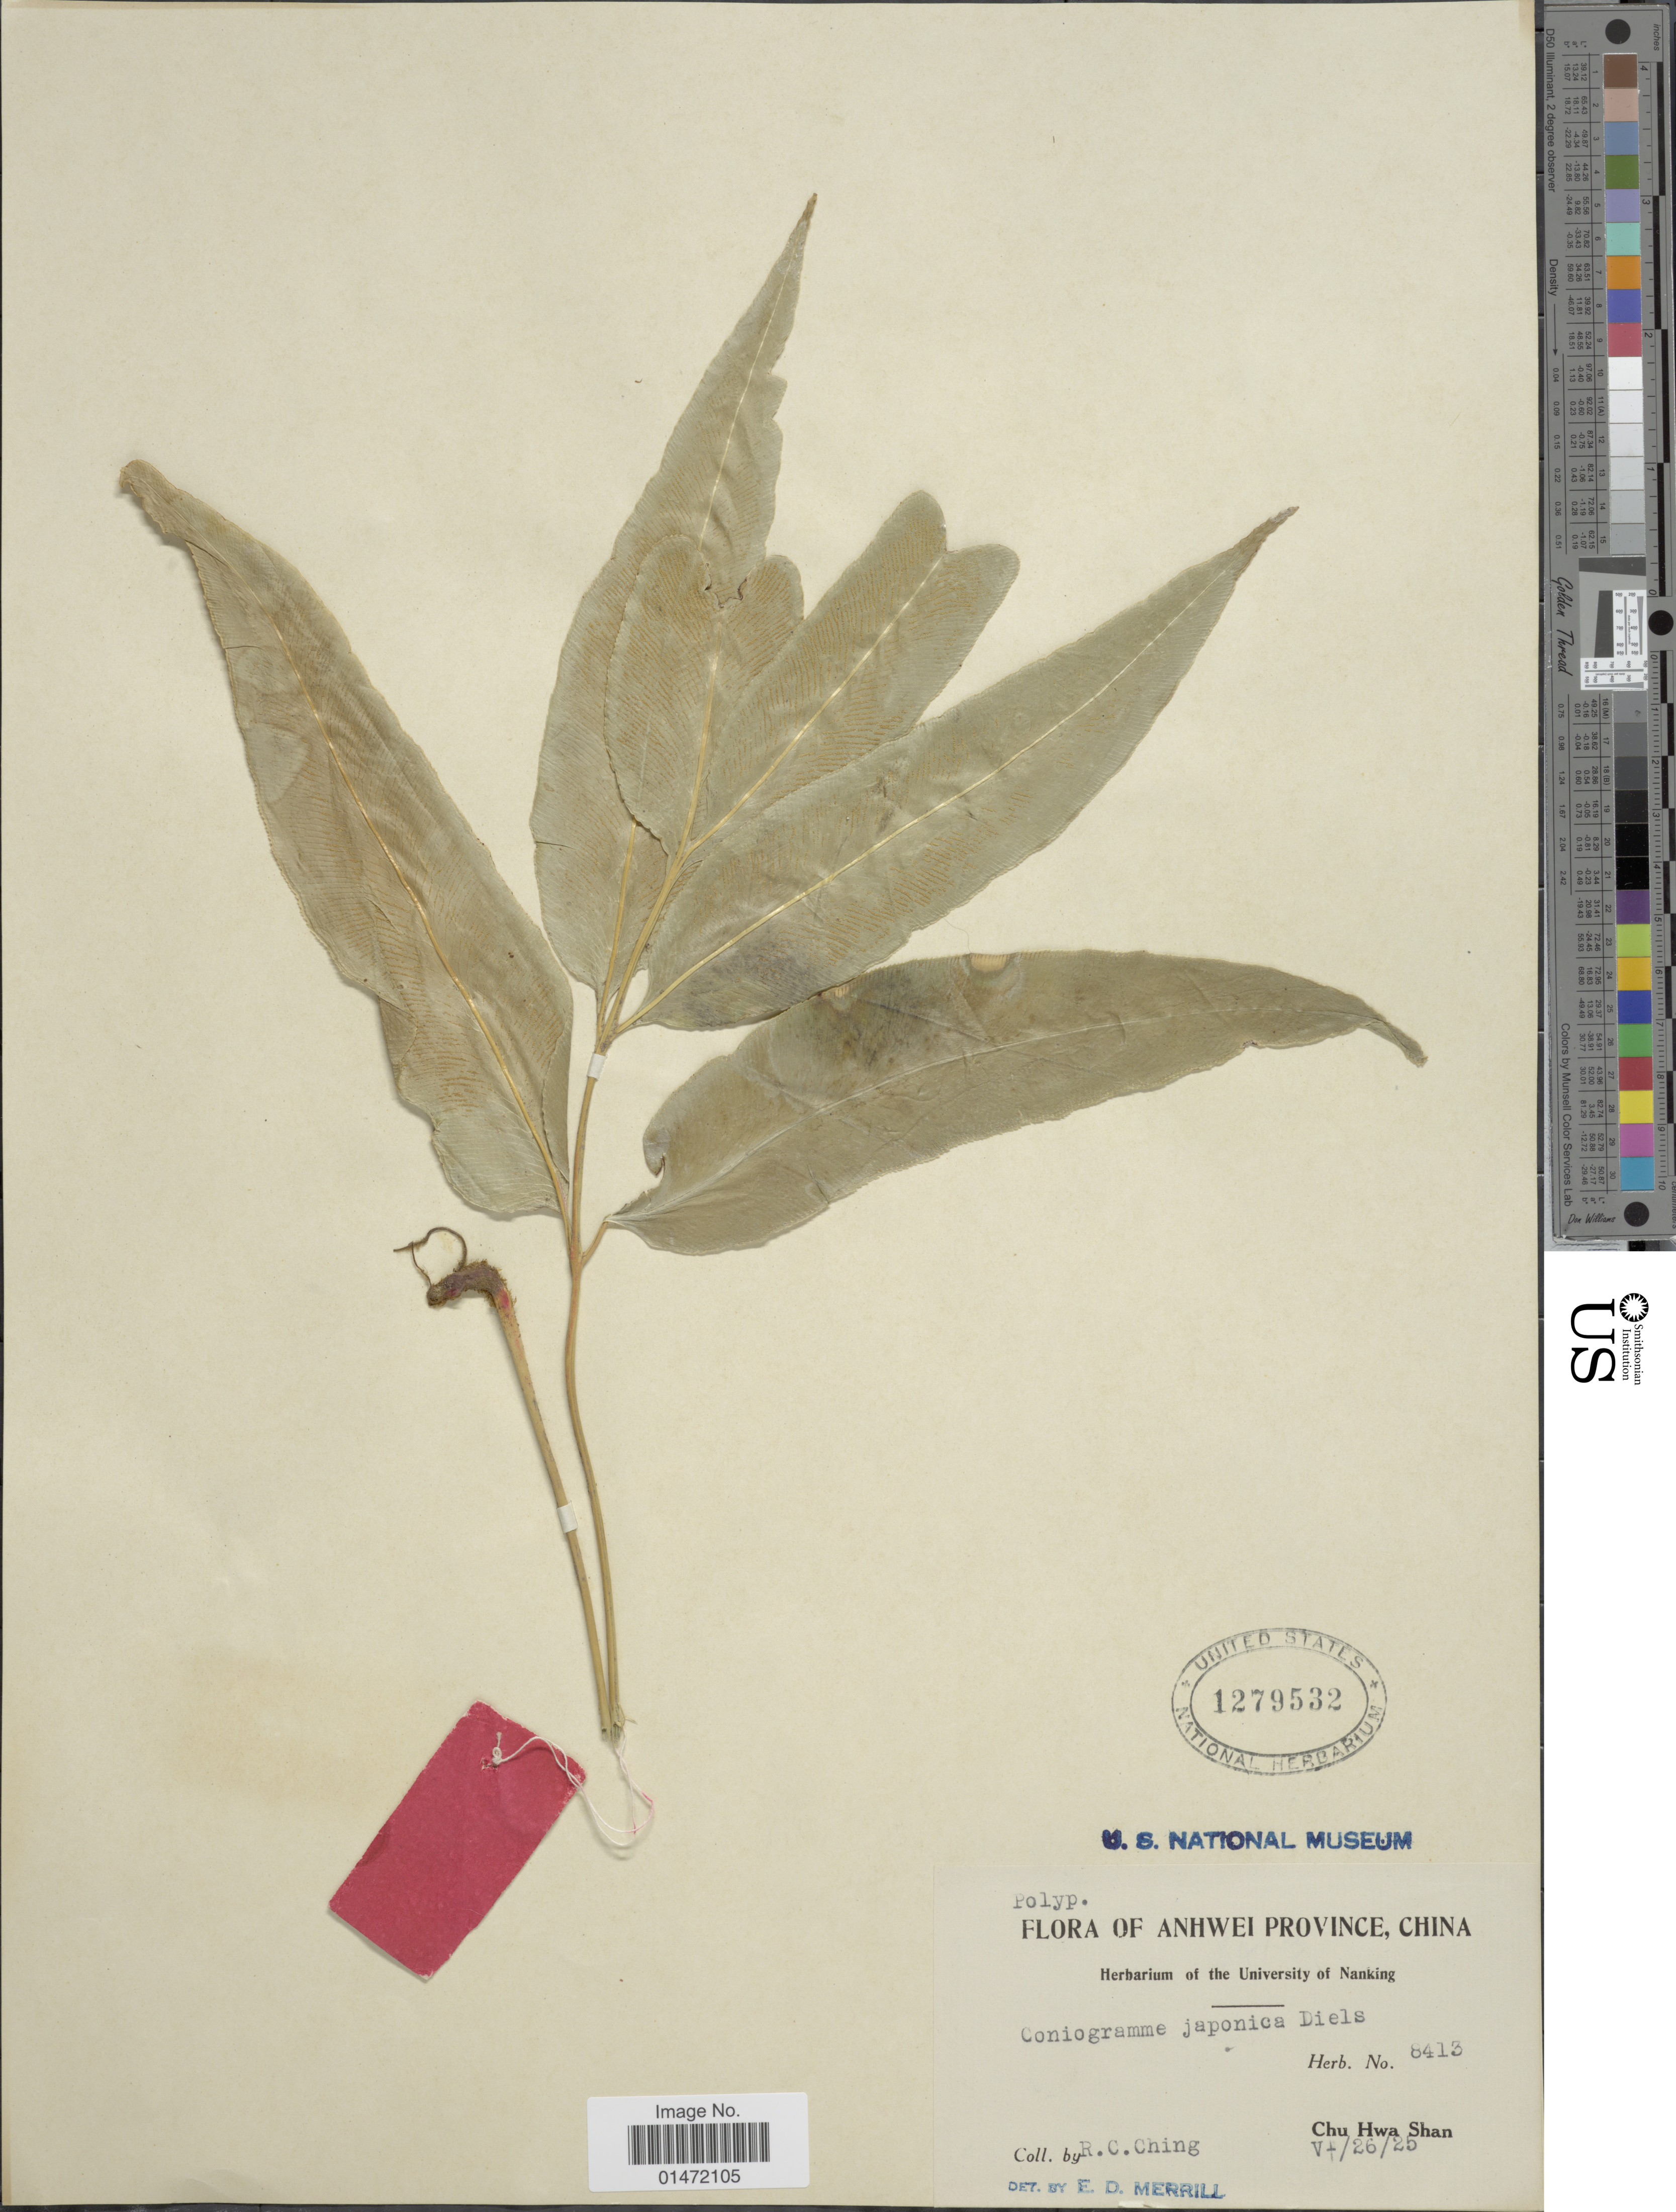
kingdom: Plantae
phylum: Tracheophyta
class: Polypodiopsida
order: Polypodiales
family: Pteridaceae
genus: Coniogramme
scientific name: Coniogramme japonica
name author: (Thunb. ex Murray) Diels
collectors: R. C. Ching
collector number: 8413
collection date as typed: Transcribed d/m/y: 26/6/25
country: China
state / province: Anhui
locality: Anhwei Province. Chu Hwa Shan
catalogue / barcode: US 1279532